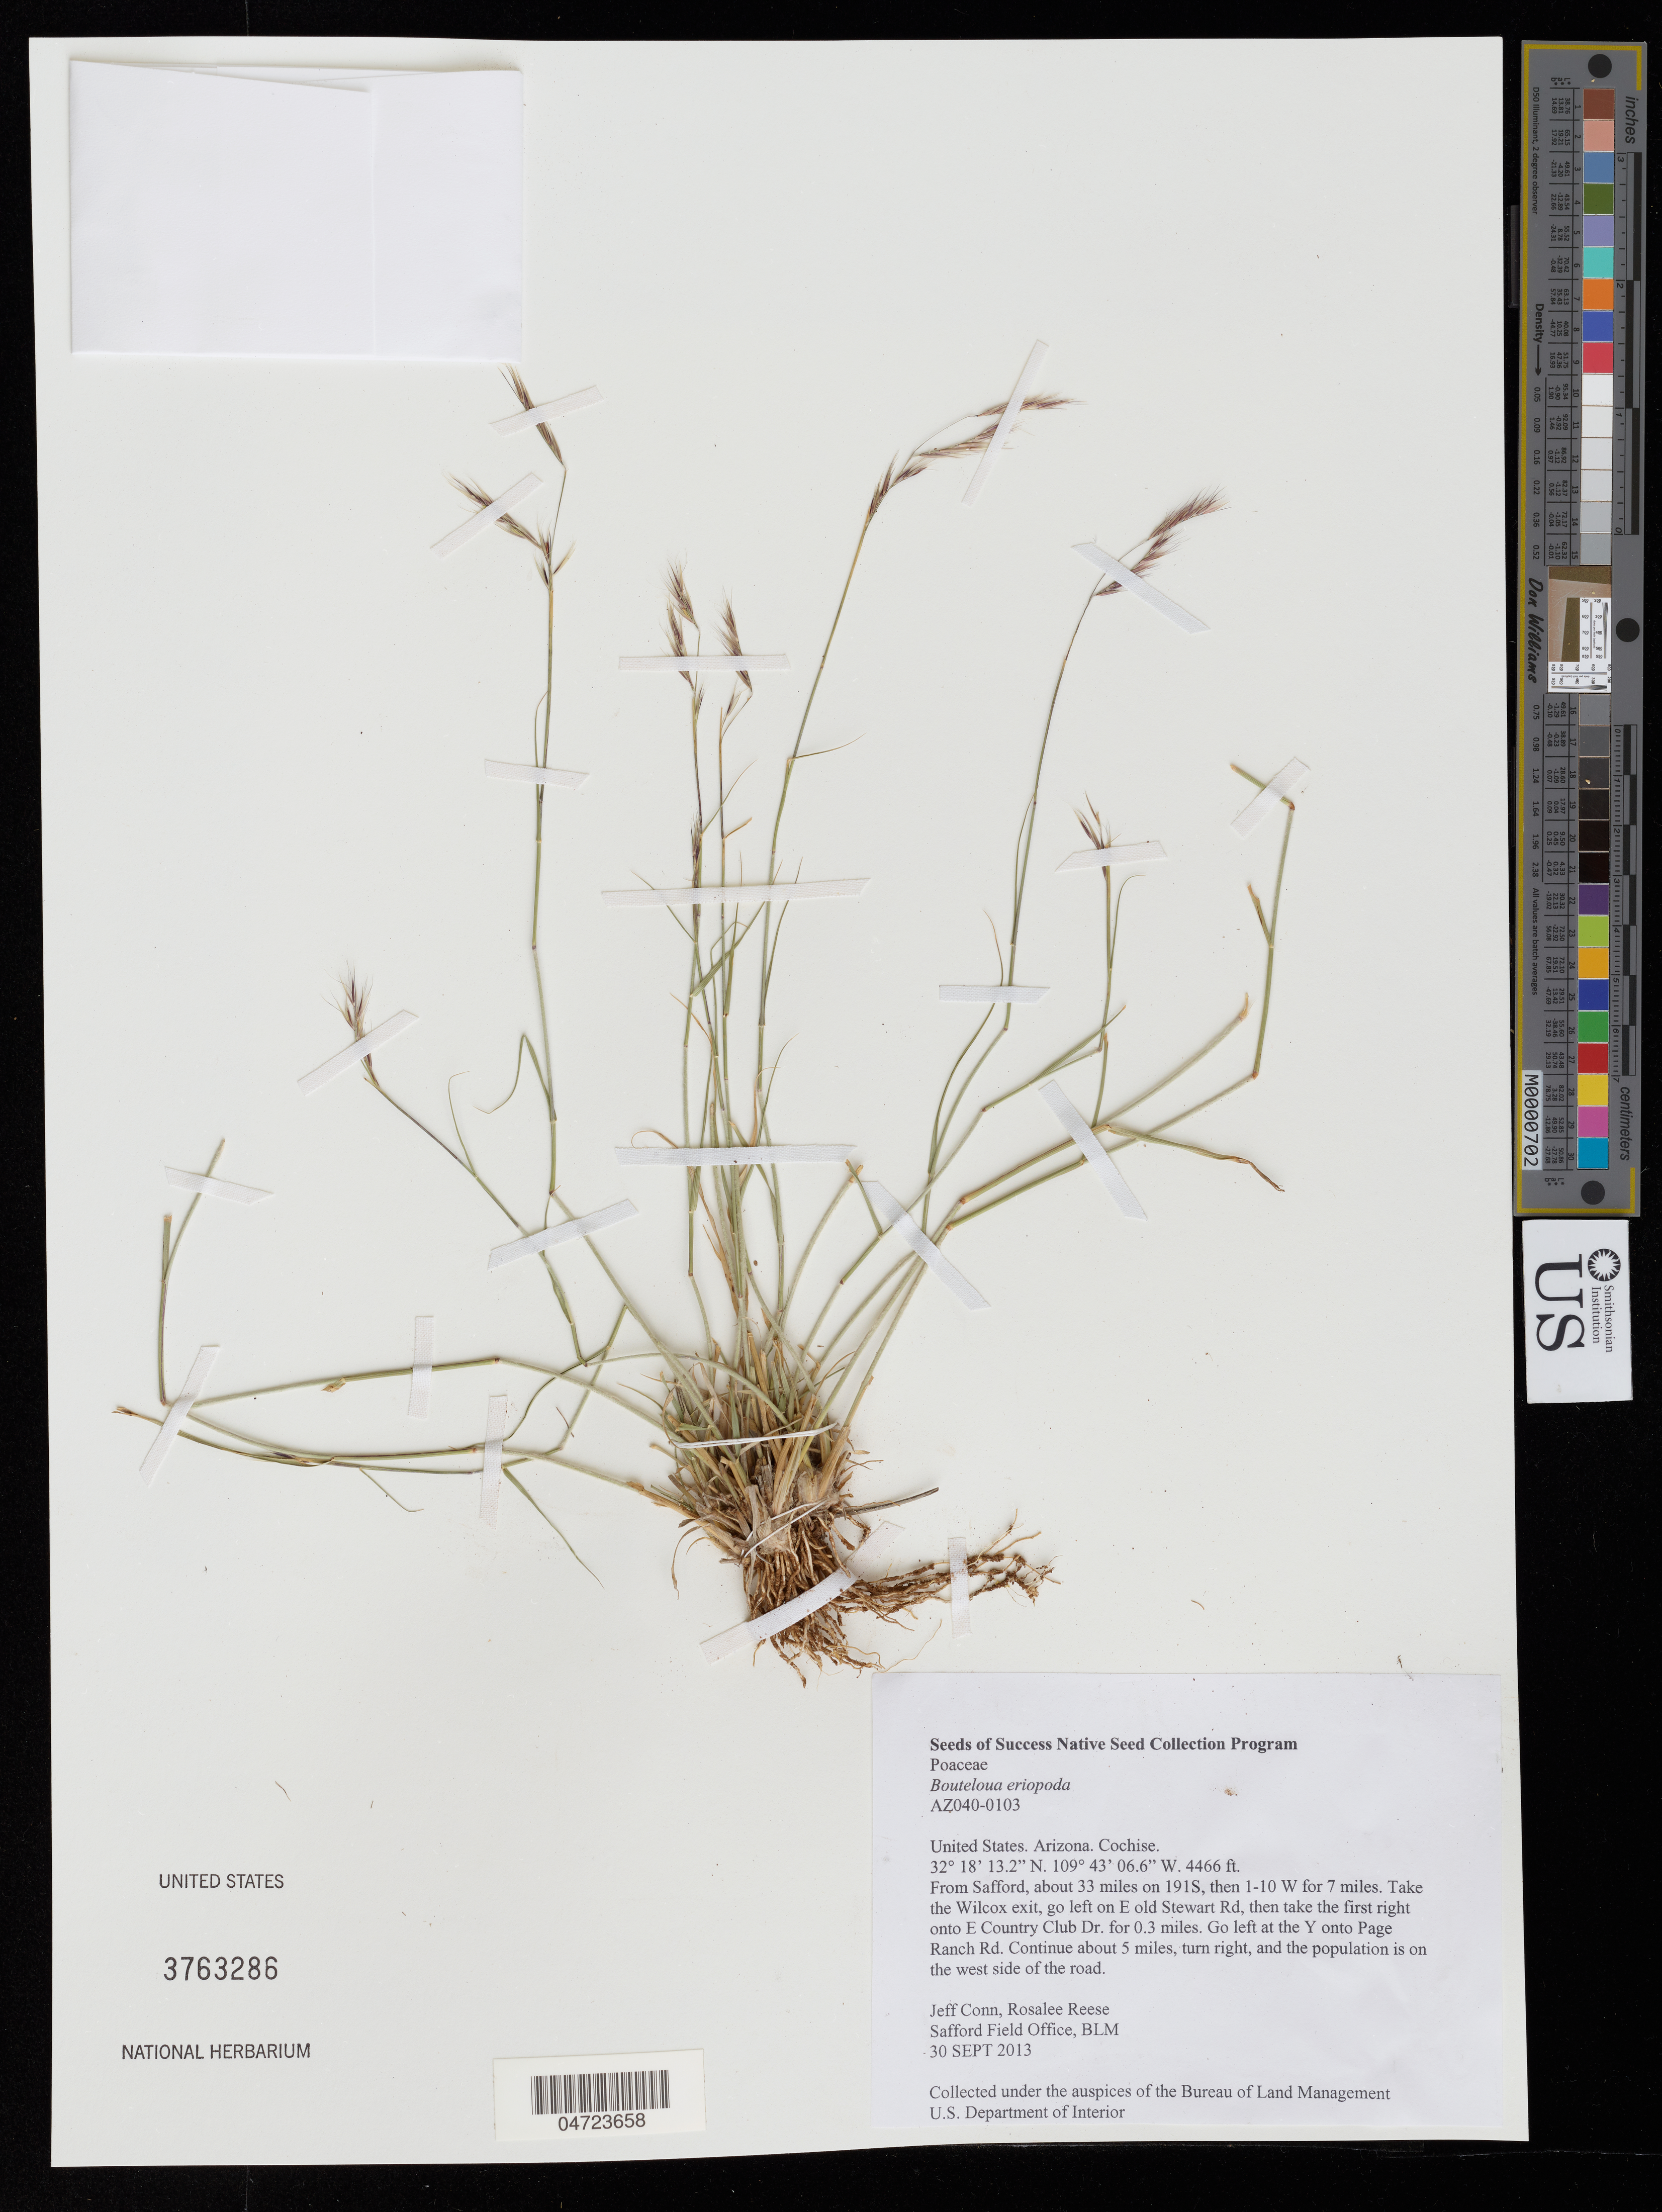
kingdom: Plantae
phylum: Tracheophyta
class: Liliopsida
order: Poales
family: Poaceae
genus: Bouteloua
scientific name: Bouteloua eriopoda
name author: (Torr.) Torr.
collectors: J. Conn & R. Reese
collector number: AZ040-0103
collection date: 2013-09-30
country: United States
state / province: Arizona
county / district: Cochise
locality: Cochise. From Safford, about 33 miles on 191S, then 1-10 W for 7 miles. Take the Wilcox exit, go left on E old Stewart Rd, then take the first right onto E Country Club Dr. for 0.3 miles. Go left at the Y onto Page Ranch Rd. Continue about 5 miles, turn right, and the population is on the west side of the road.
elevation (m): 1361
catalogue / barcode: US 3763286